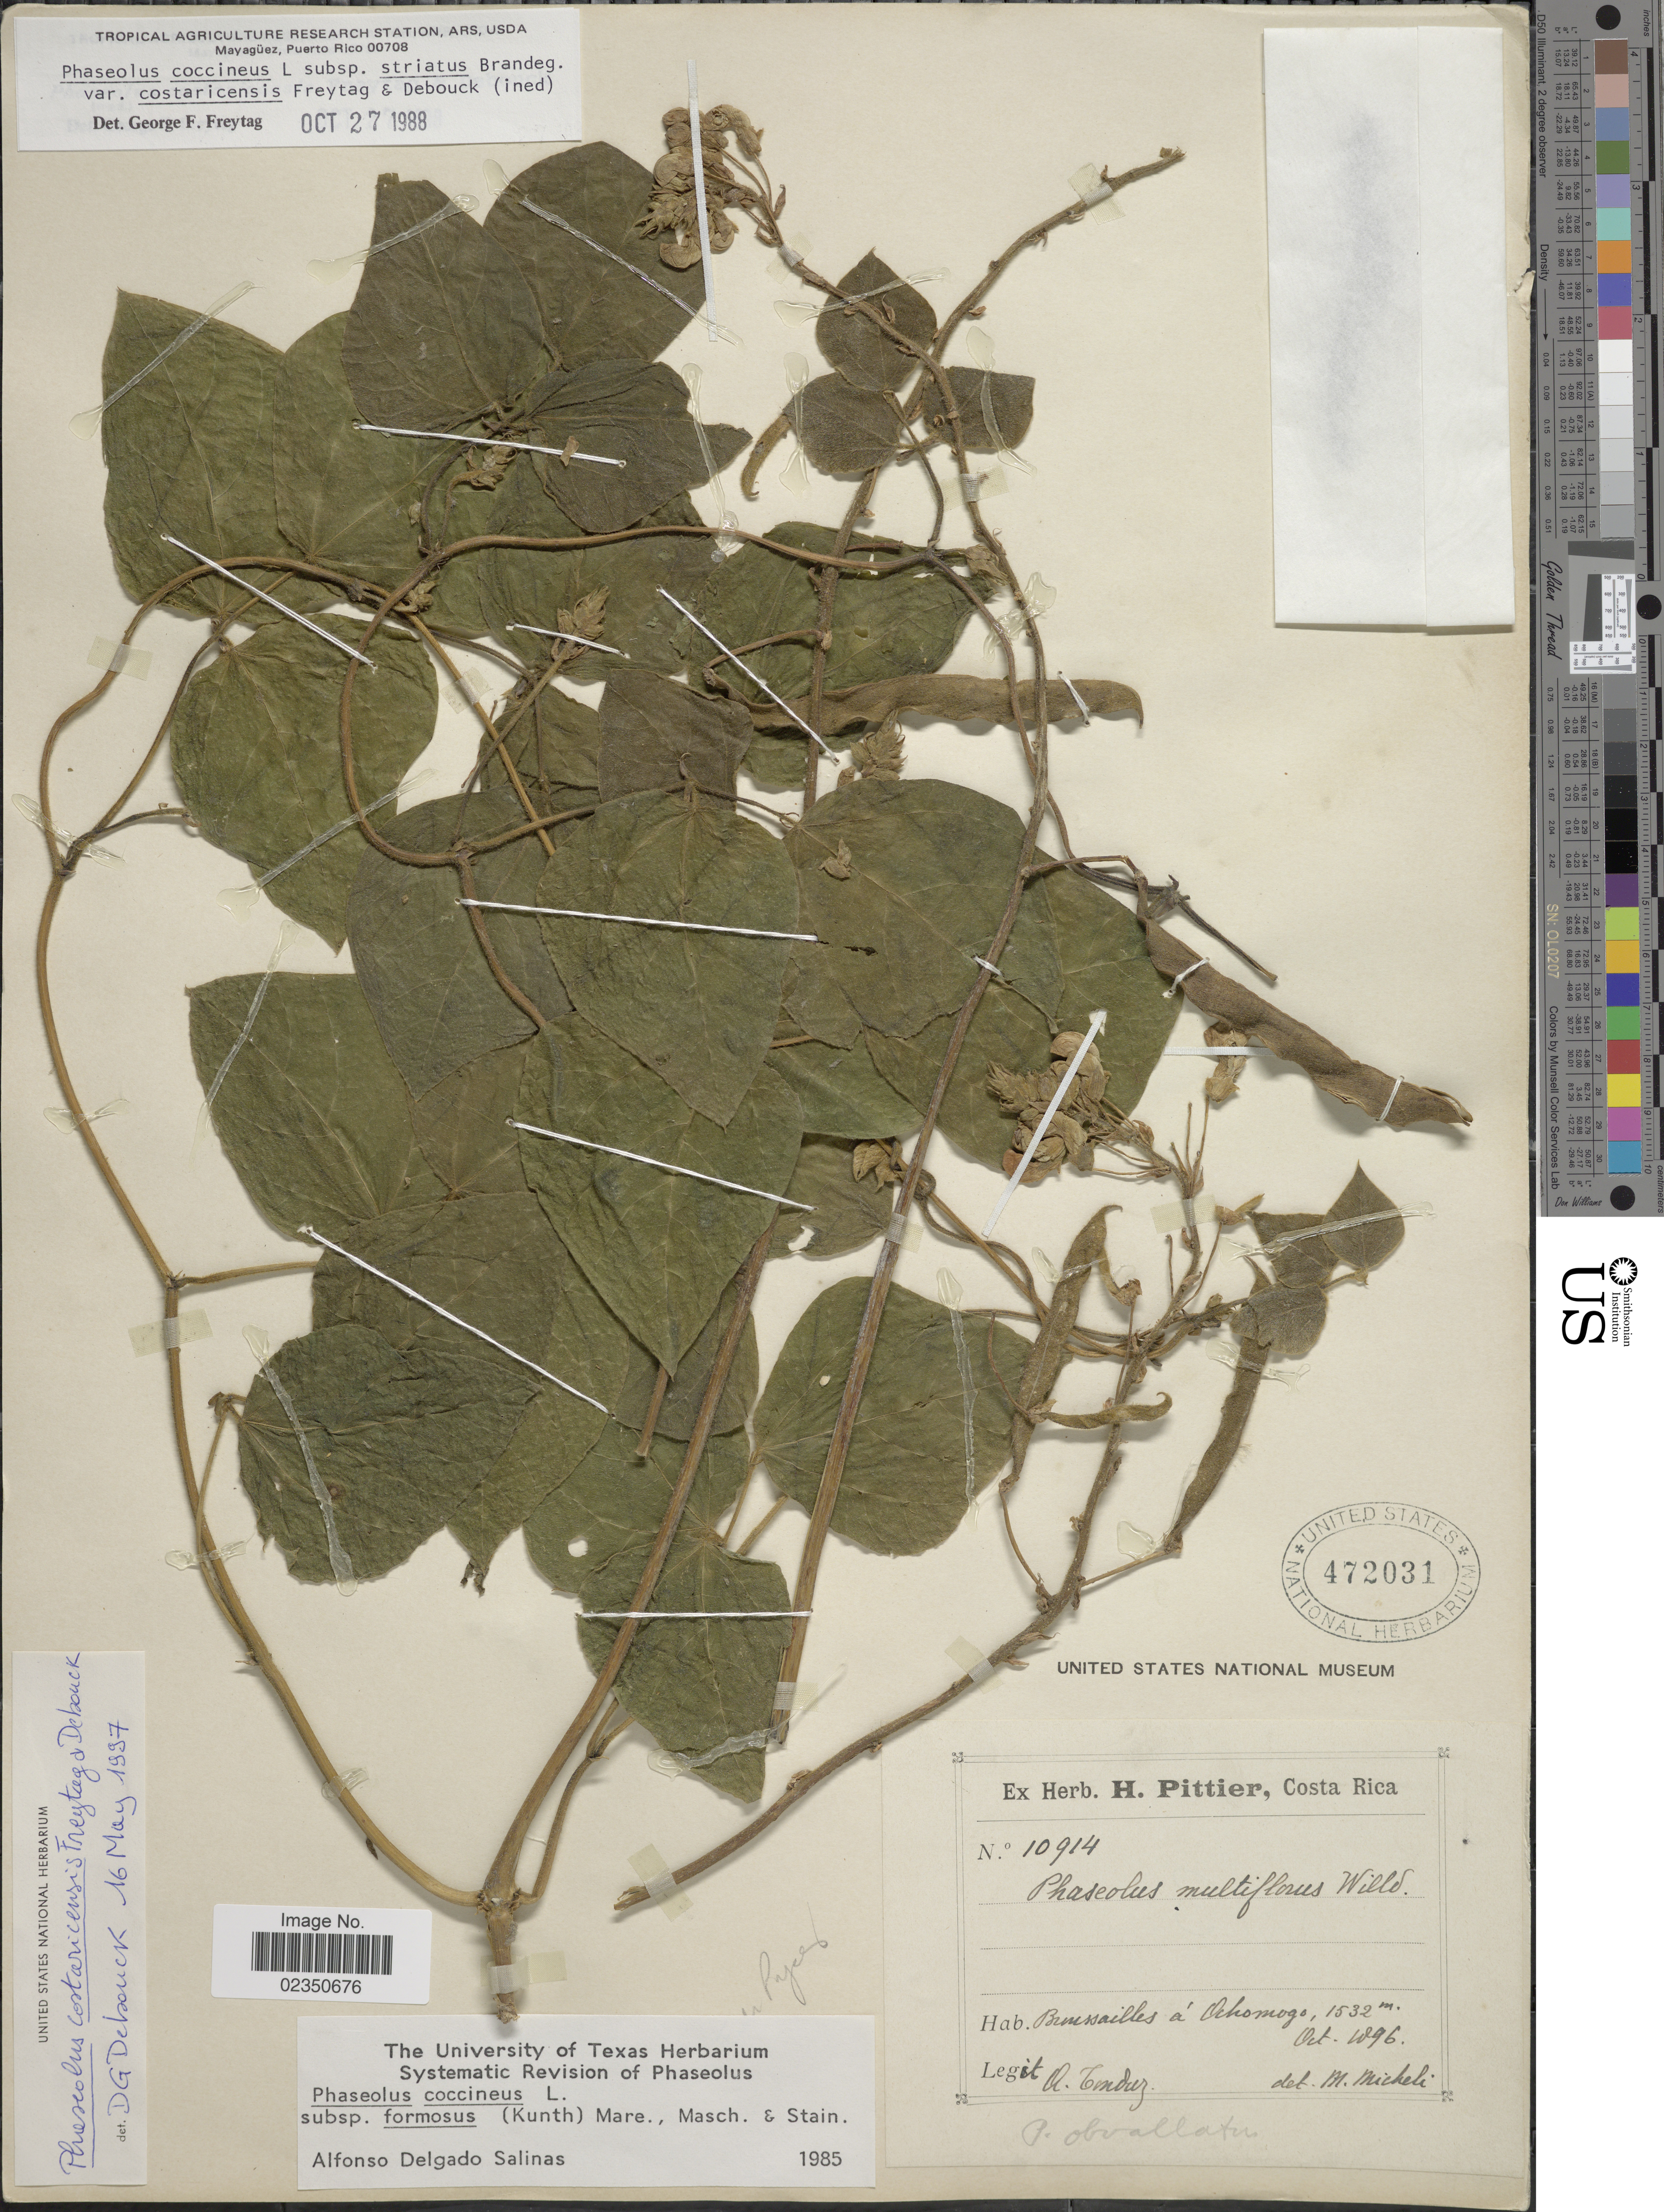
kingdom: Plantae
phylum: Tracheophyta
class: Magnoliopsida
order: Fabales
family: Fabaceae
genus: Phaseolus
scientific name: Phaseolus costaricensis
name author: Freytag & Debouck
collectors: A. Tonduz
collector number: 10914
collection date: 1896-10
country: Costa Rica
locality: Broussailles a Ochomogo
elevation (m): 1532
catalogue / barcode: US 472031